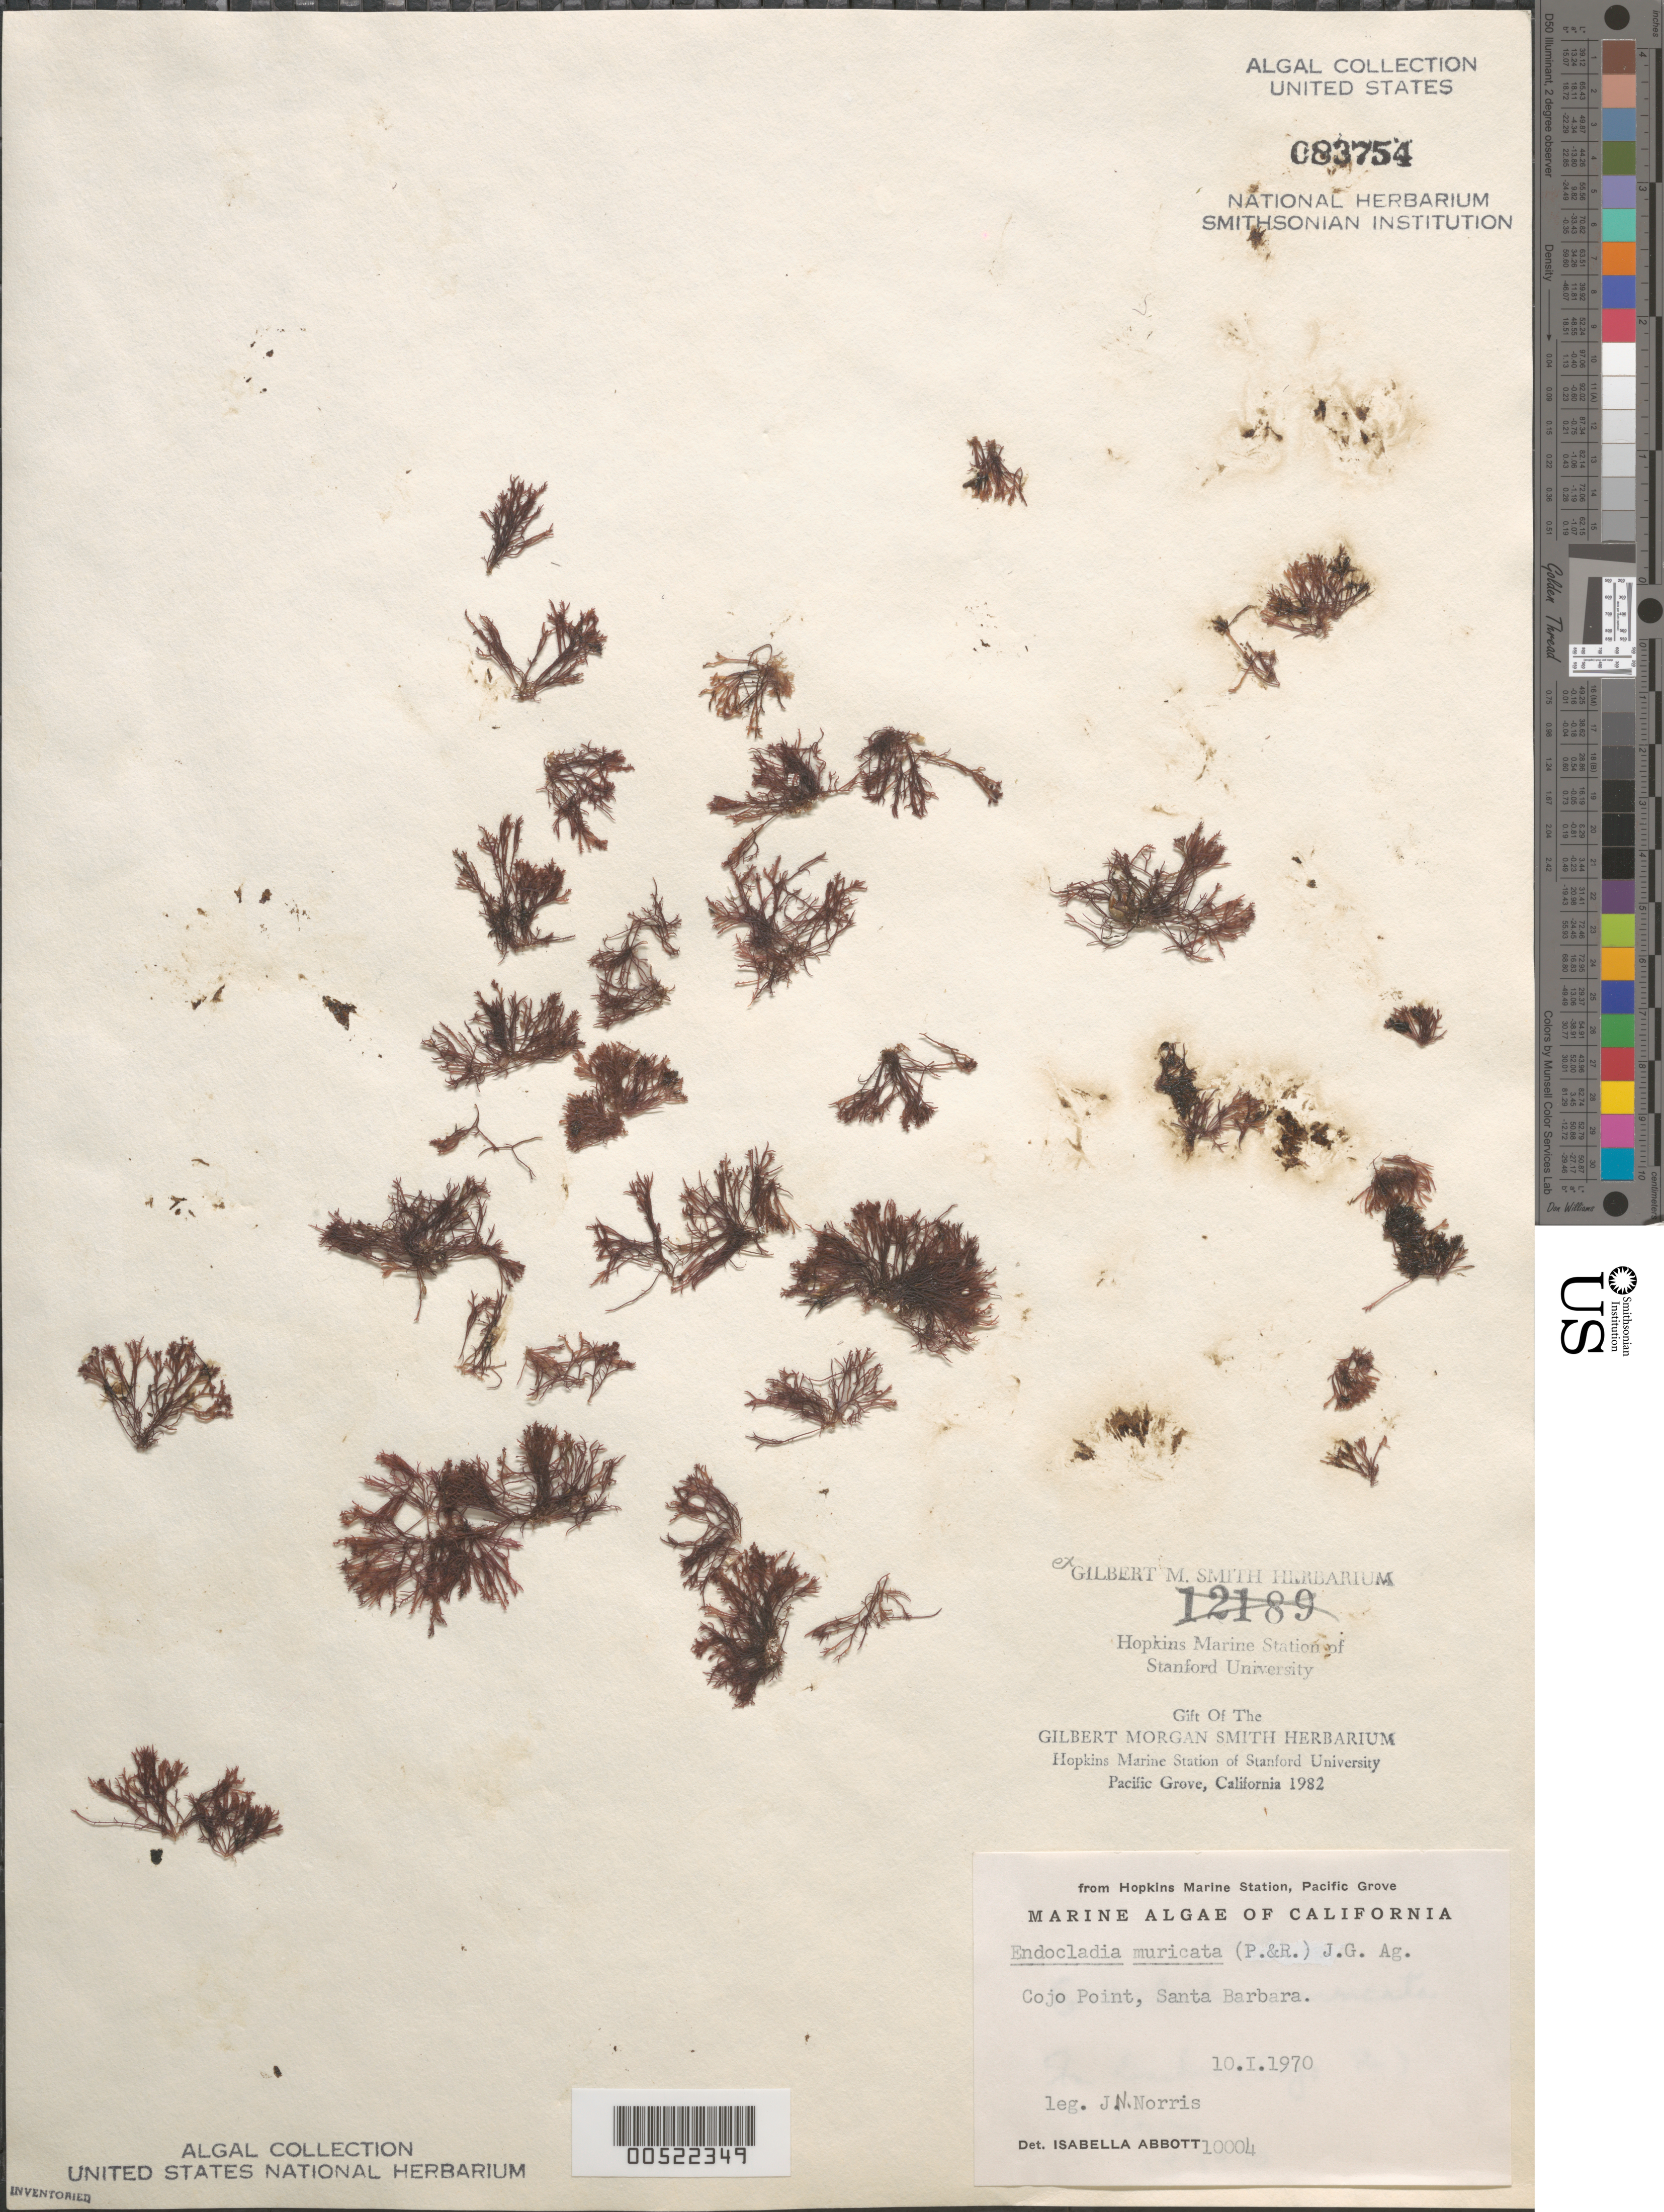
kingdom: Plantae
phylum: Rhodophyta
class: Florideophyceae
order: Gigartinales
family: Endocladiaceae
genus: Endocladia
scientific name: Endocladia muricata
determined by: Abbott, Isabella A.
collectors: J. N. Norris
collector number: IAA 10004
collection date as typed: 10 Jan 1970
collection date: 1970-01-10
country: United States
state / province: California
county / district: Santa Barbara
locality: Cojo Point, Santa Barbara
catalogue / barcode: US 83754